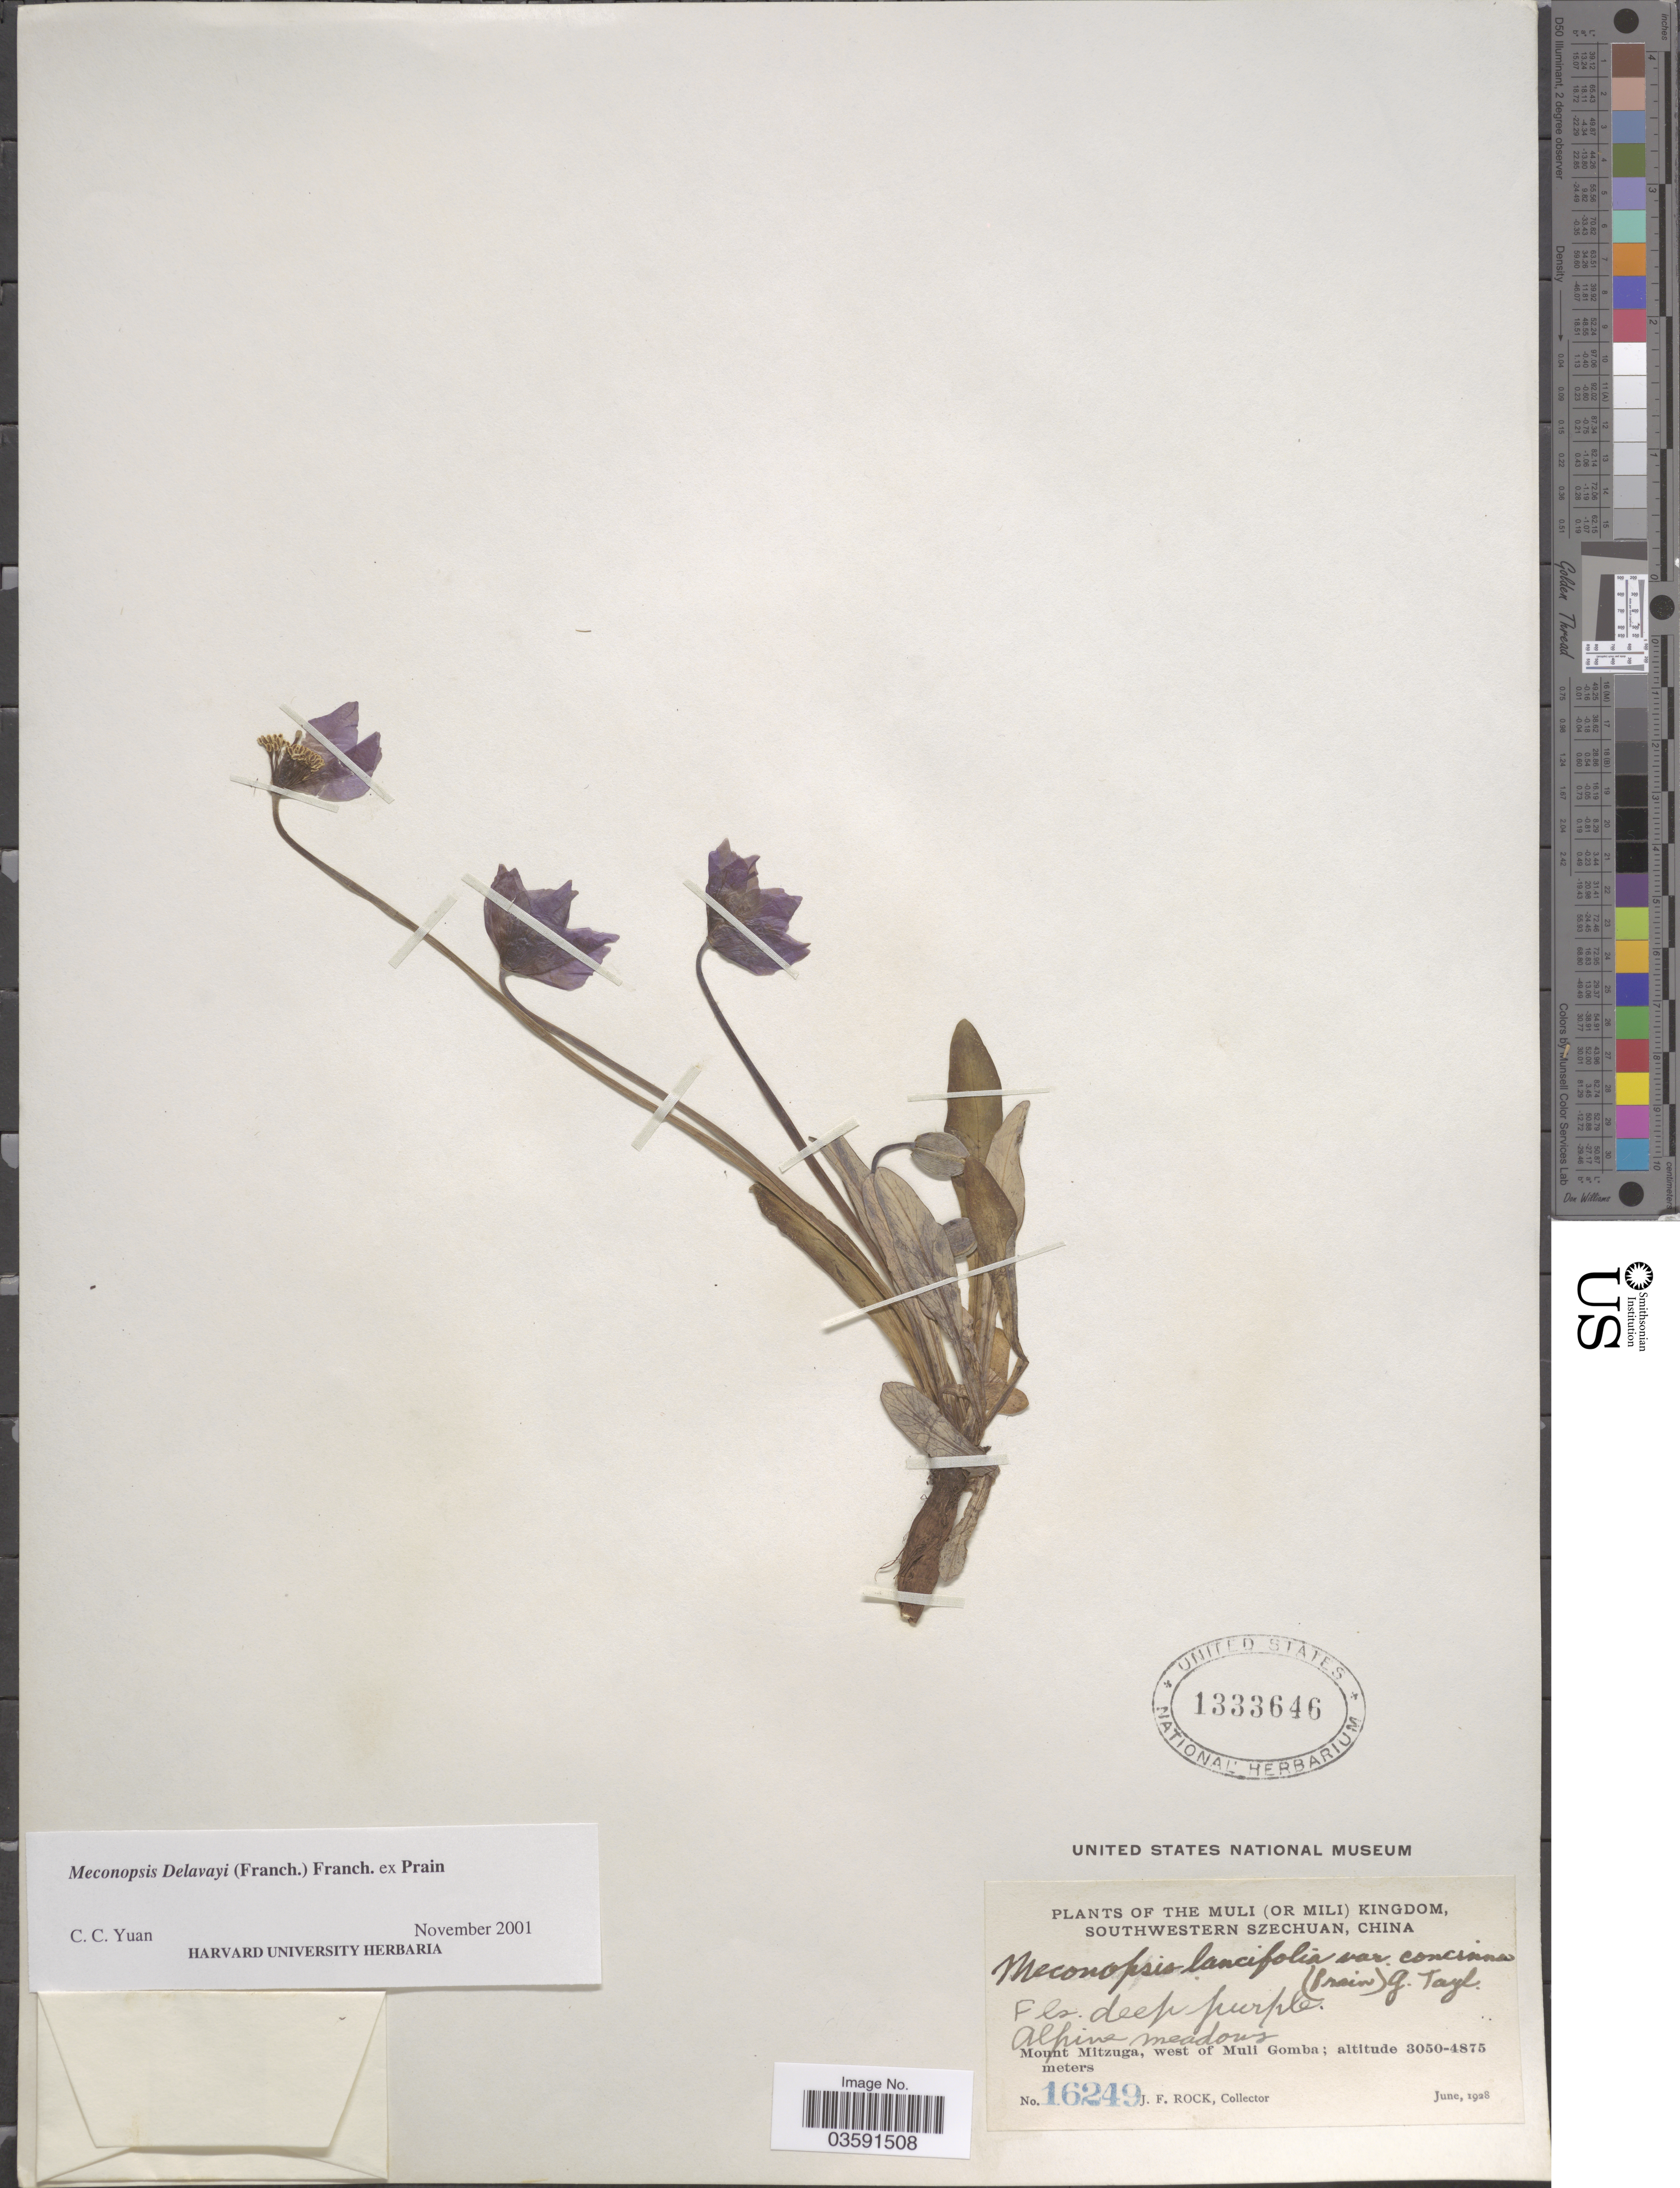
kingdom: Plantae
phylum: Tracheophyta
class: Magnoliopsida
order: Ranunculales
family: Papaveraceae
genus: Meconopsis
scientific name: Meconopsis delavayi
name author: (Franch.) Franch. ex Prain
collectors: J. Rock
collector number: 16249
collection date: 1928-06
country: China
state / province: Sichuan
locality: The Muli (or Mili) Kingdom, Southwestern Szechuan. Mount Mitzuga, west of Muli Gomba.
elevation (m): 3050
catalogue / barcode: US 1333646